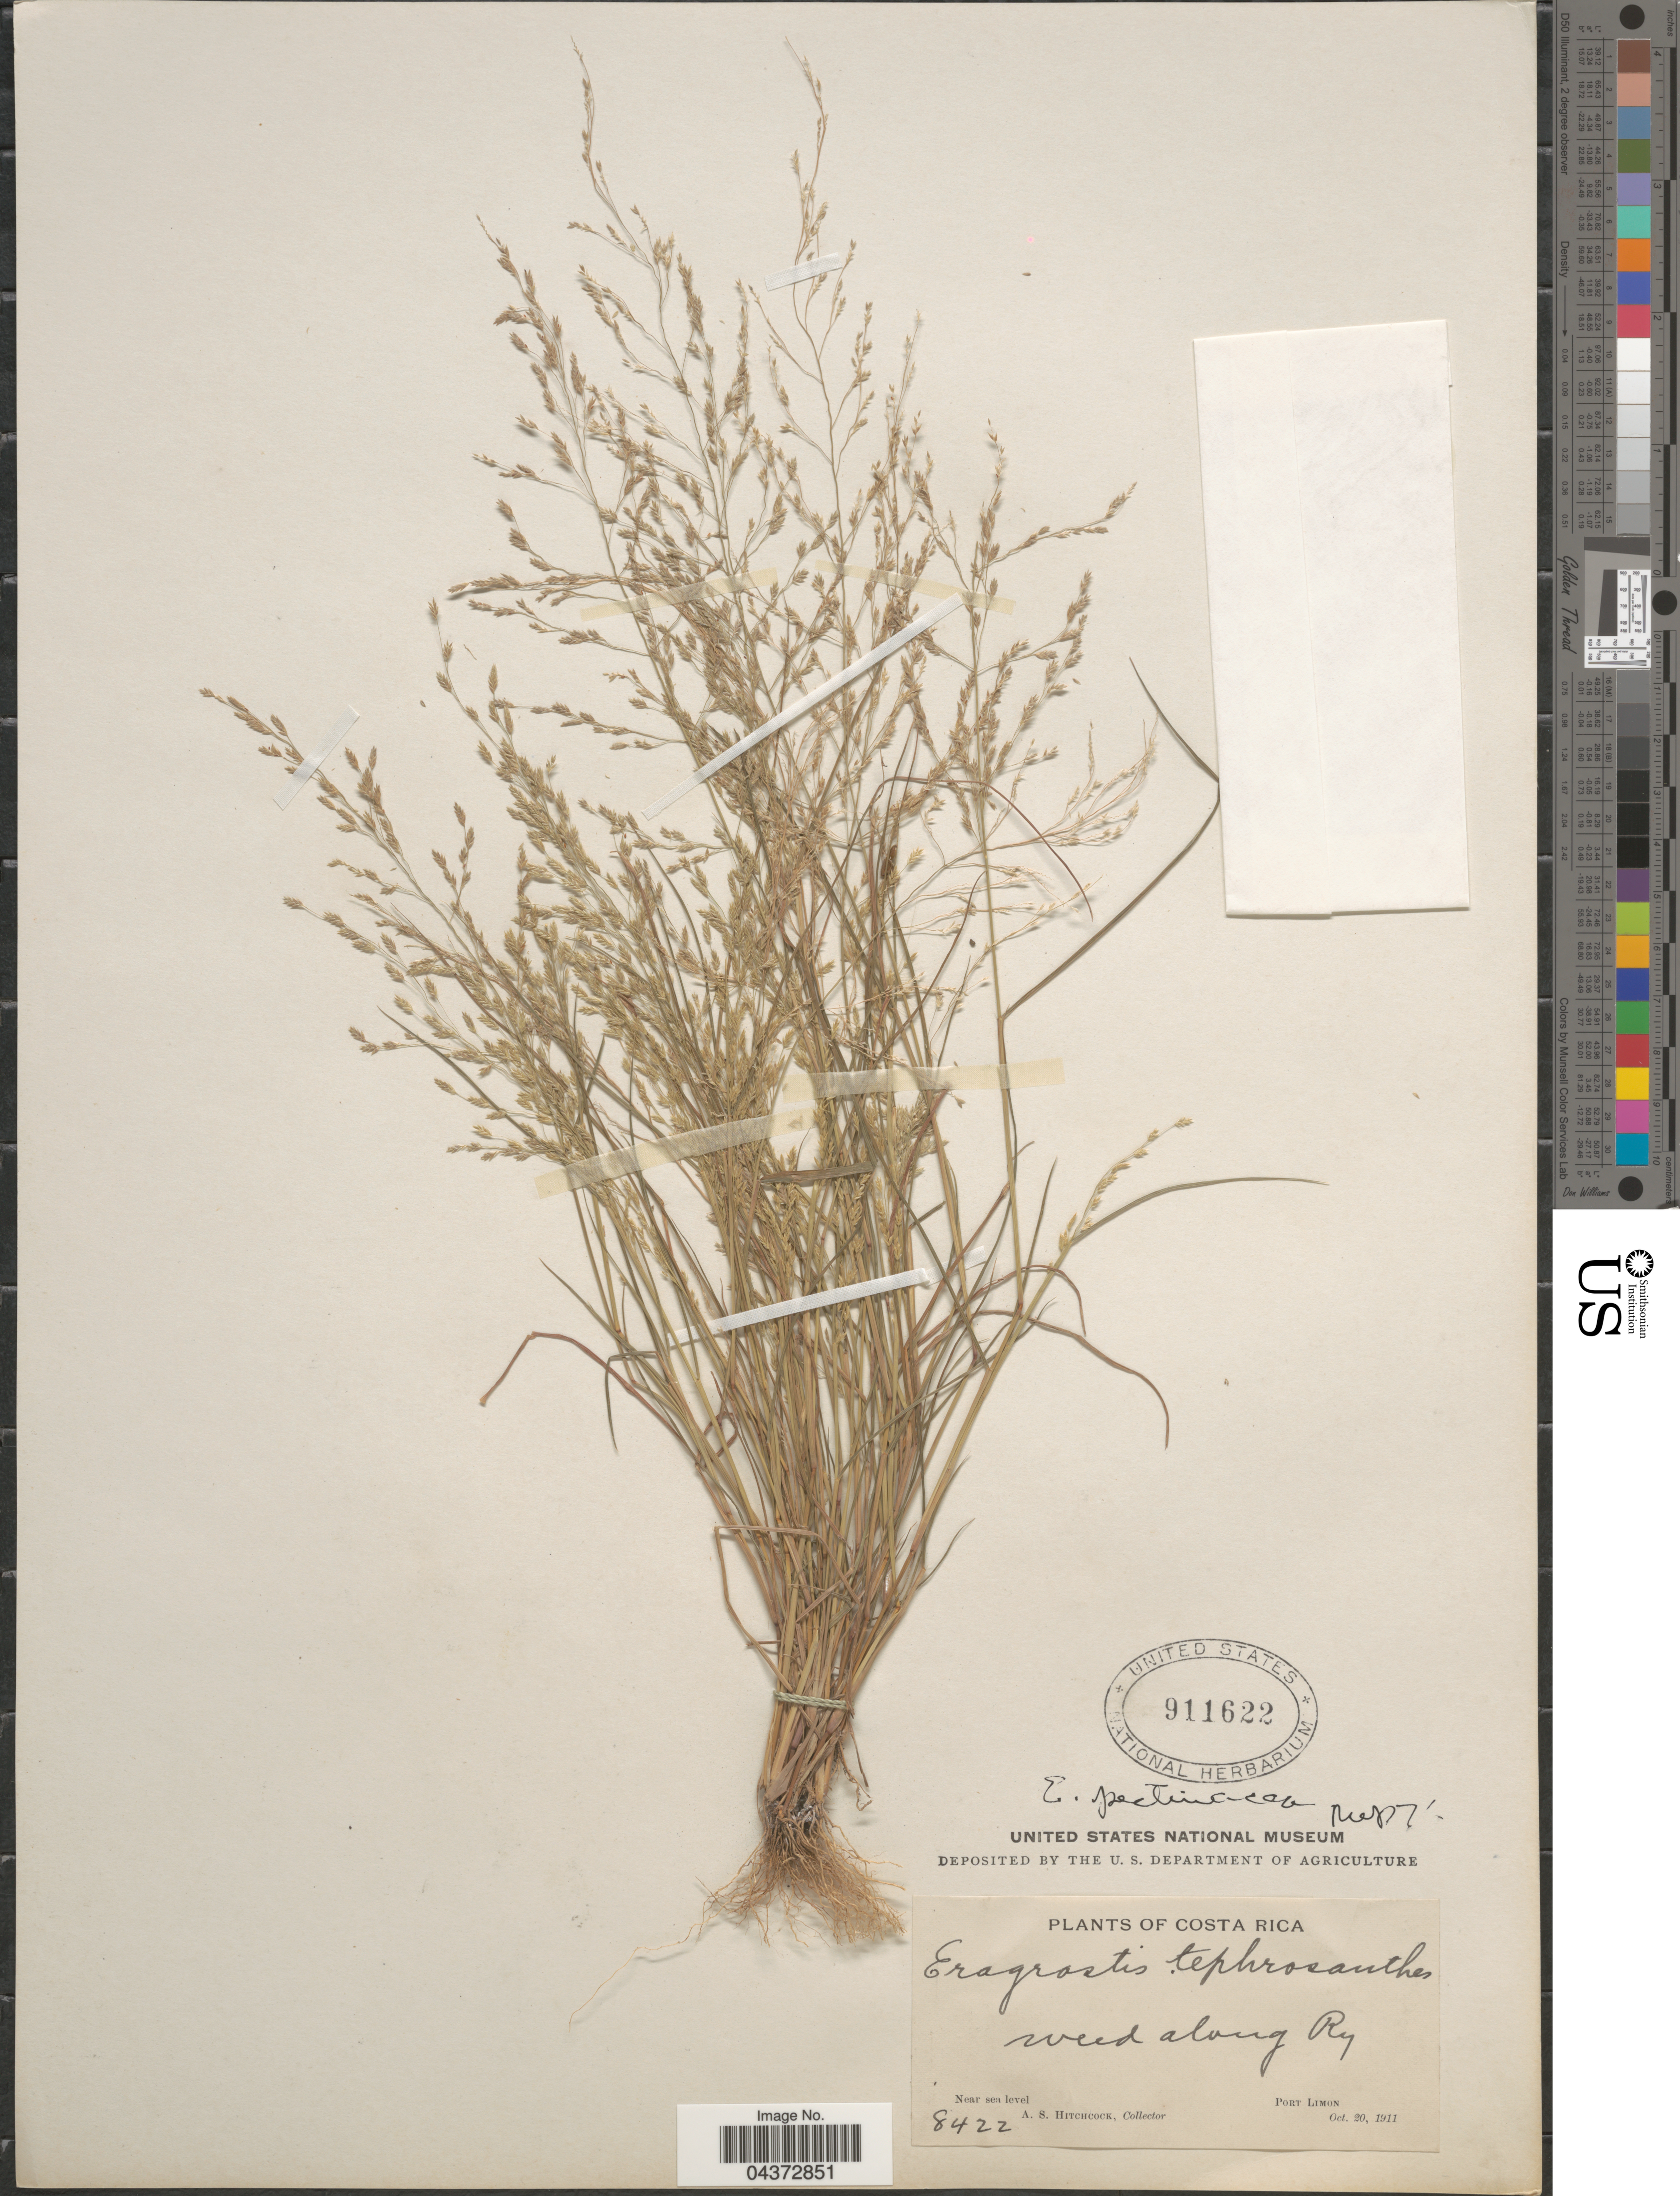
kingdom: Plantae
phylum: Tracheophyta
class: Liliopsida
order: Poales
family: Poaceae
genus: Eragrostis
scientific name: Eragrostis pectinacea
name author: (Michx.) Nees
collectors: A. S. Hitchcock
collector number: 8422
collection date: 1911-10-20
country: Costa Rica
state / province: Limón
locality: Weed along Ry. Port Limon.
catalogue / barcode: US 911622